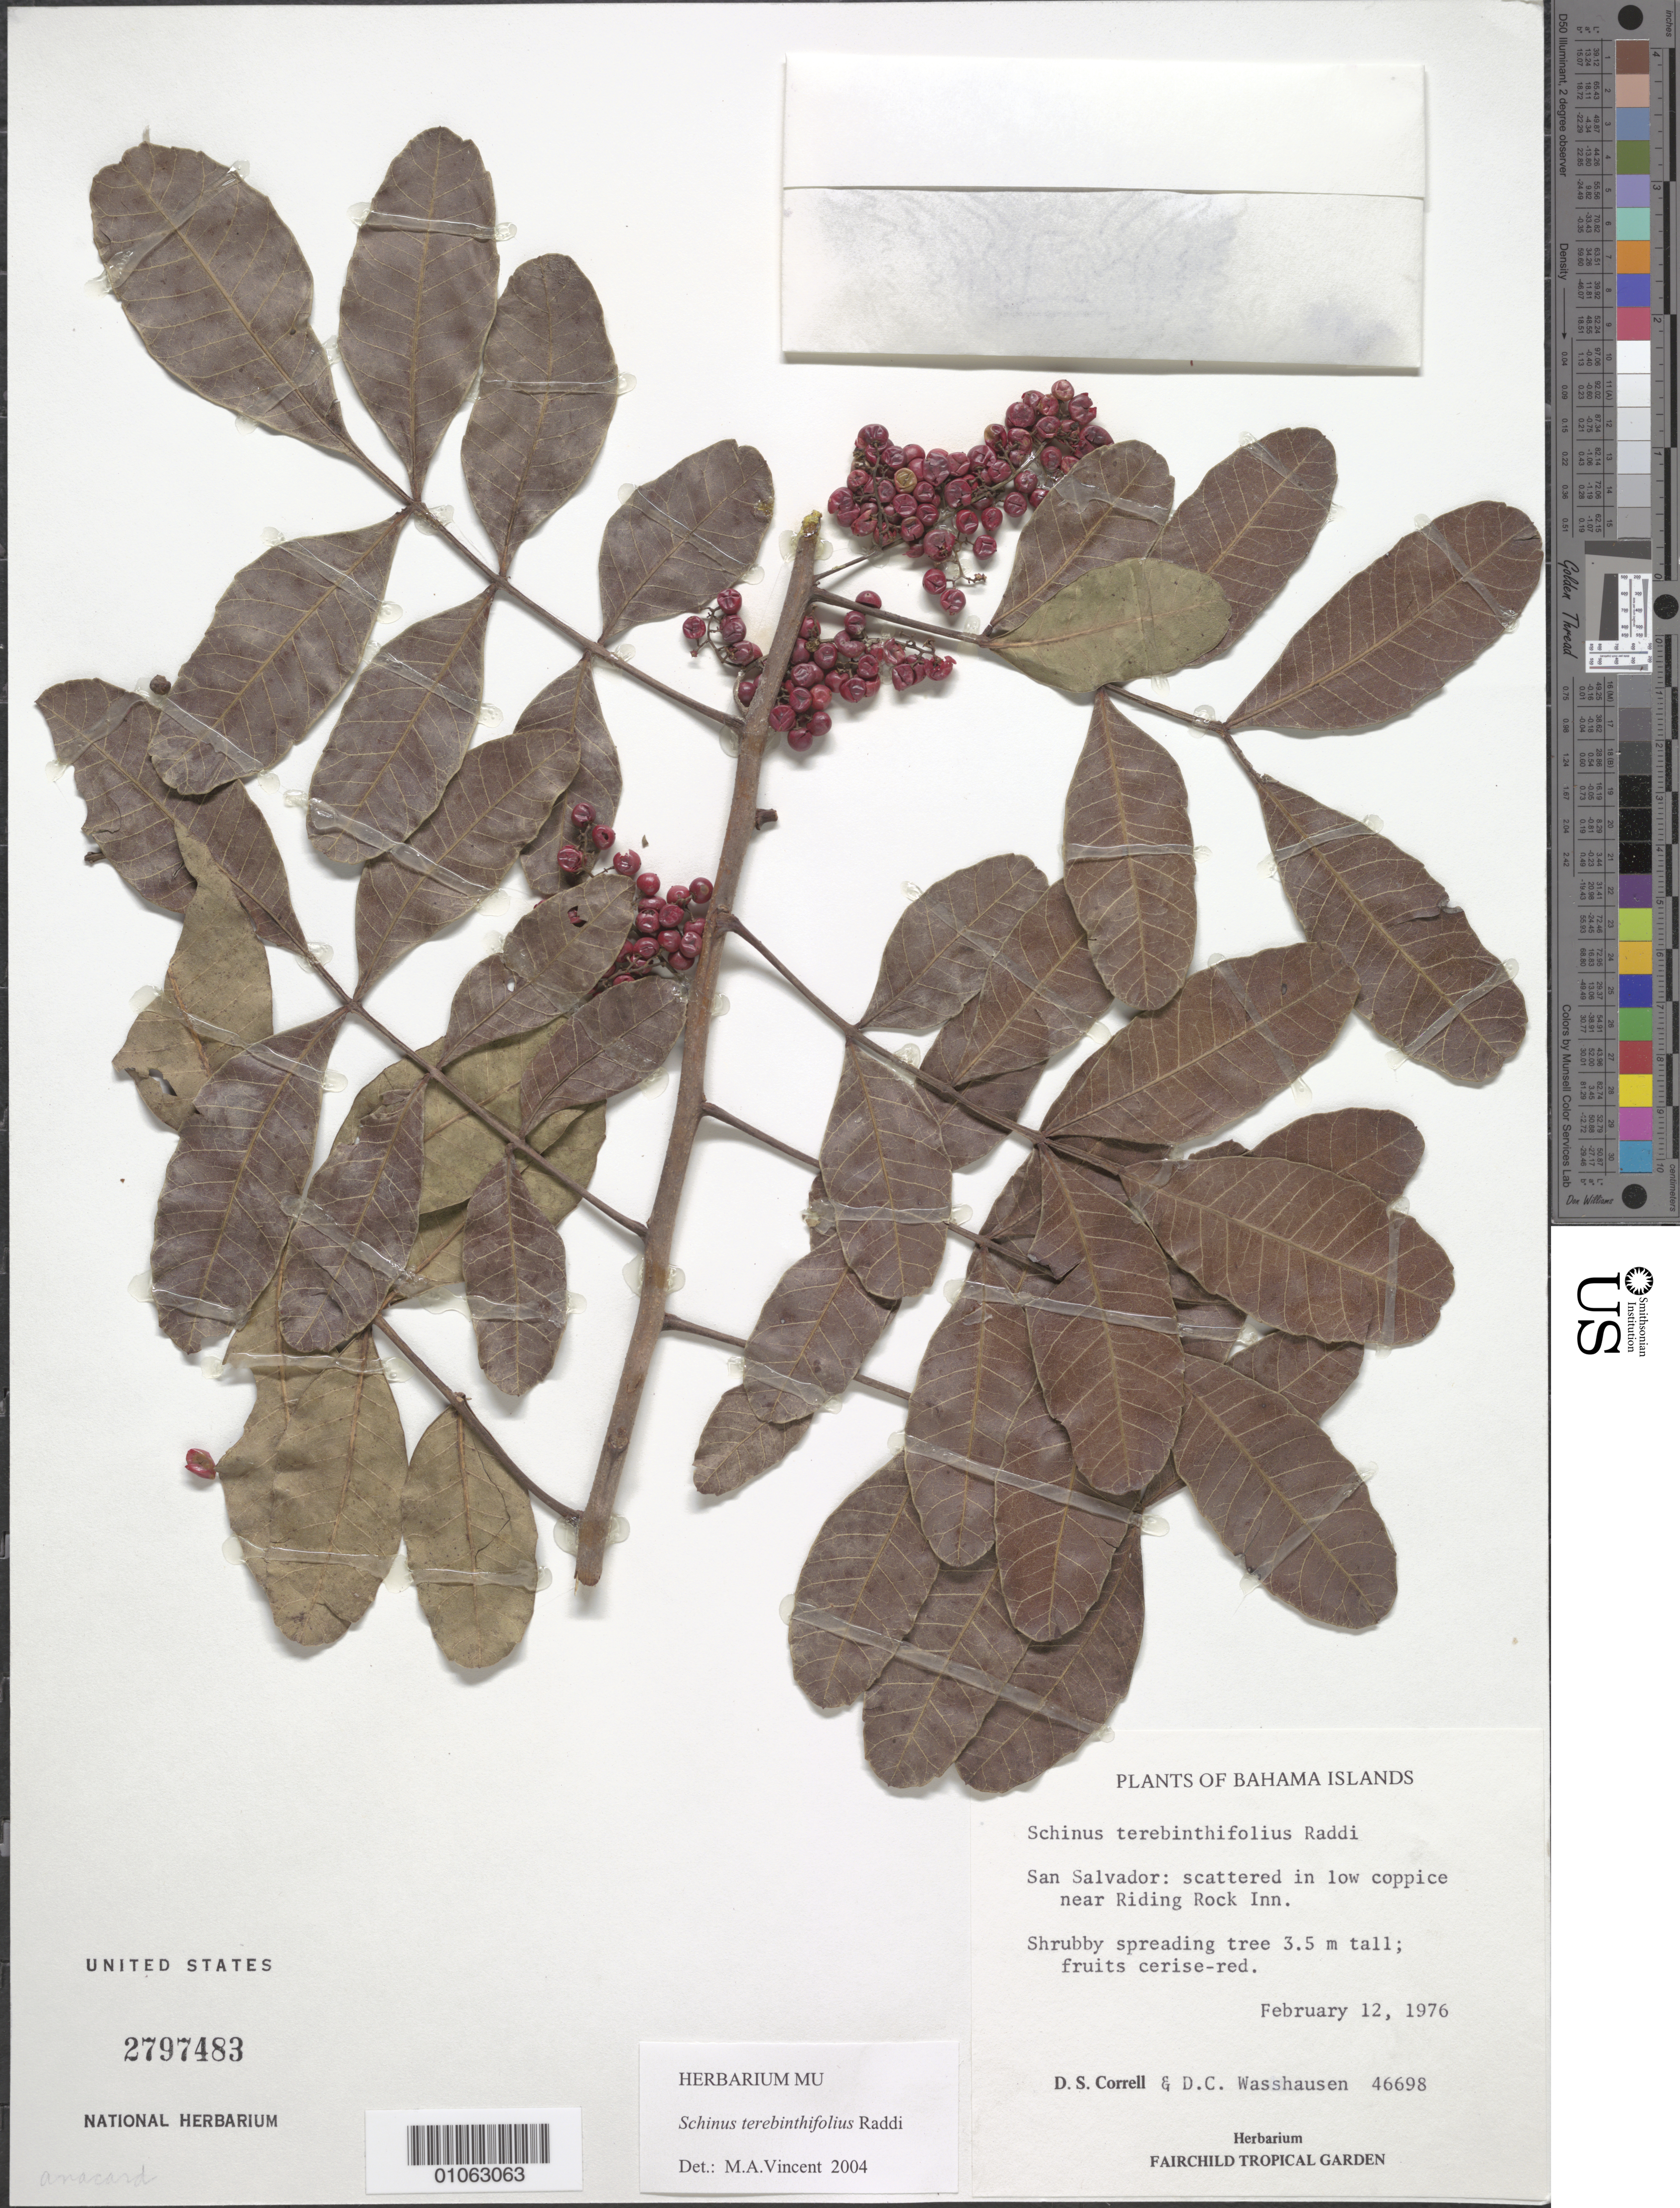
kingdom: Plantae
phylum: Tracheophyta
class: Magnoliopsida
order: Sapindales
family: Anacardiaceae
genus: Schinus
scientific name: Schinus terebinthifolia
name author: Raddi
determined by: Mitchell, J. D.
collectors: D. S. Correll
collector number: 46698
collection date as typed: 12 Feb 1976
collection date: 1976-02-12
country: Bahamas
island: San Salvador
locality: Scattered in low coppice near Riding Rock Inn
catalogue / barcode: US 2797483